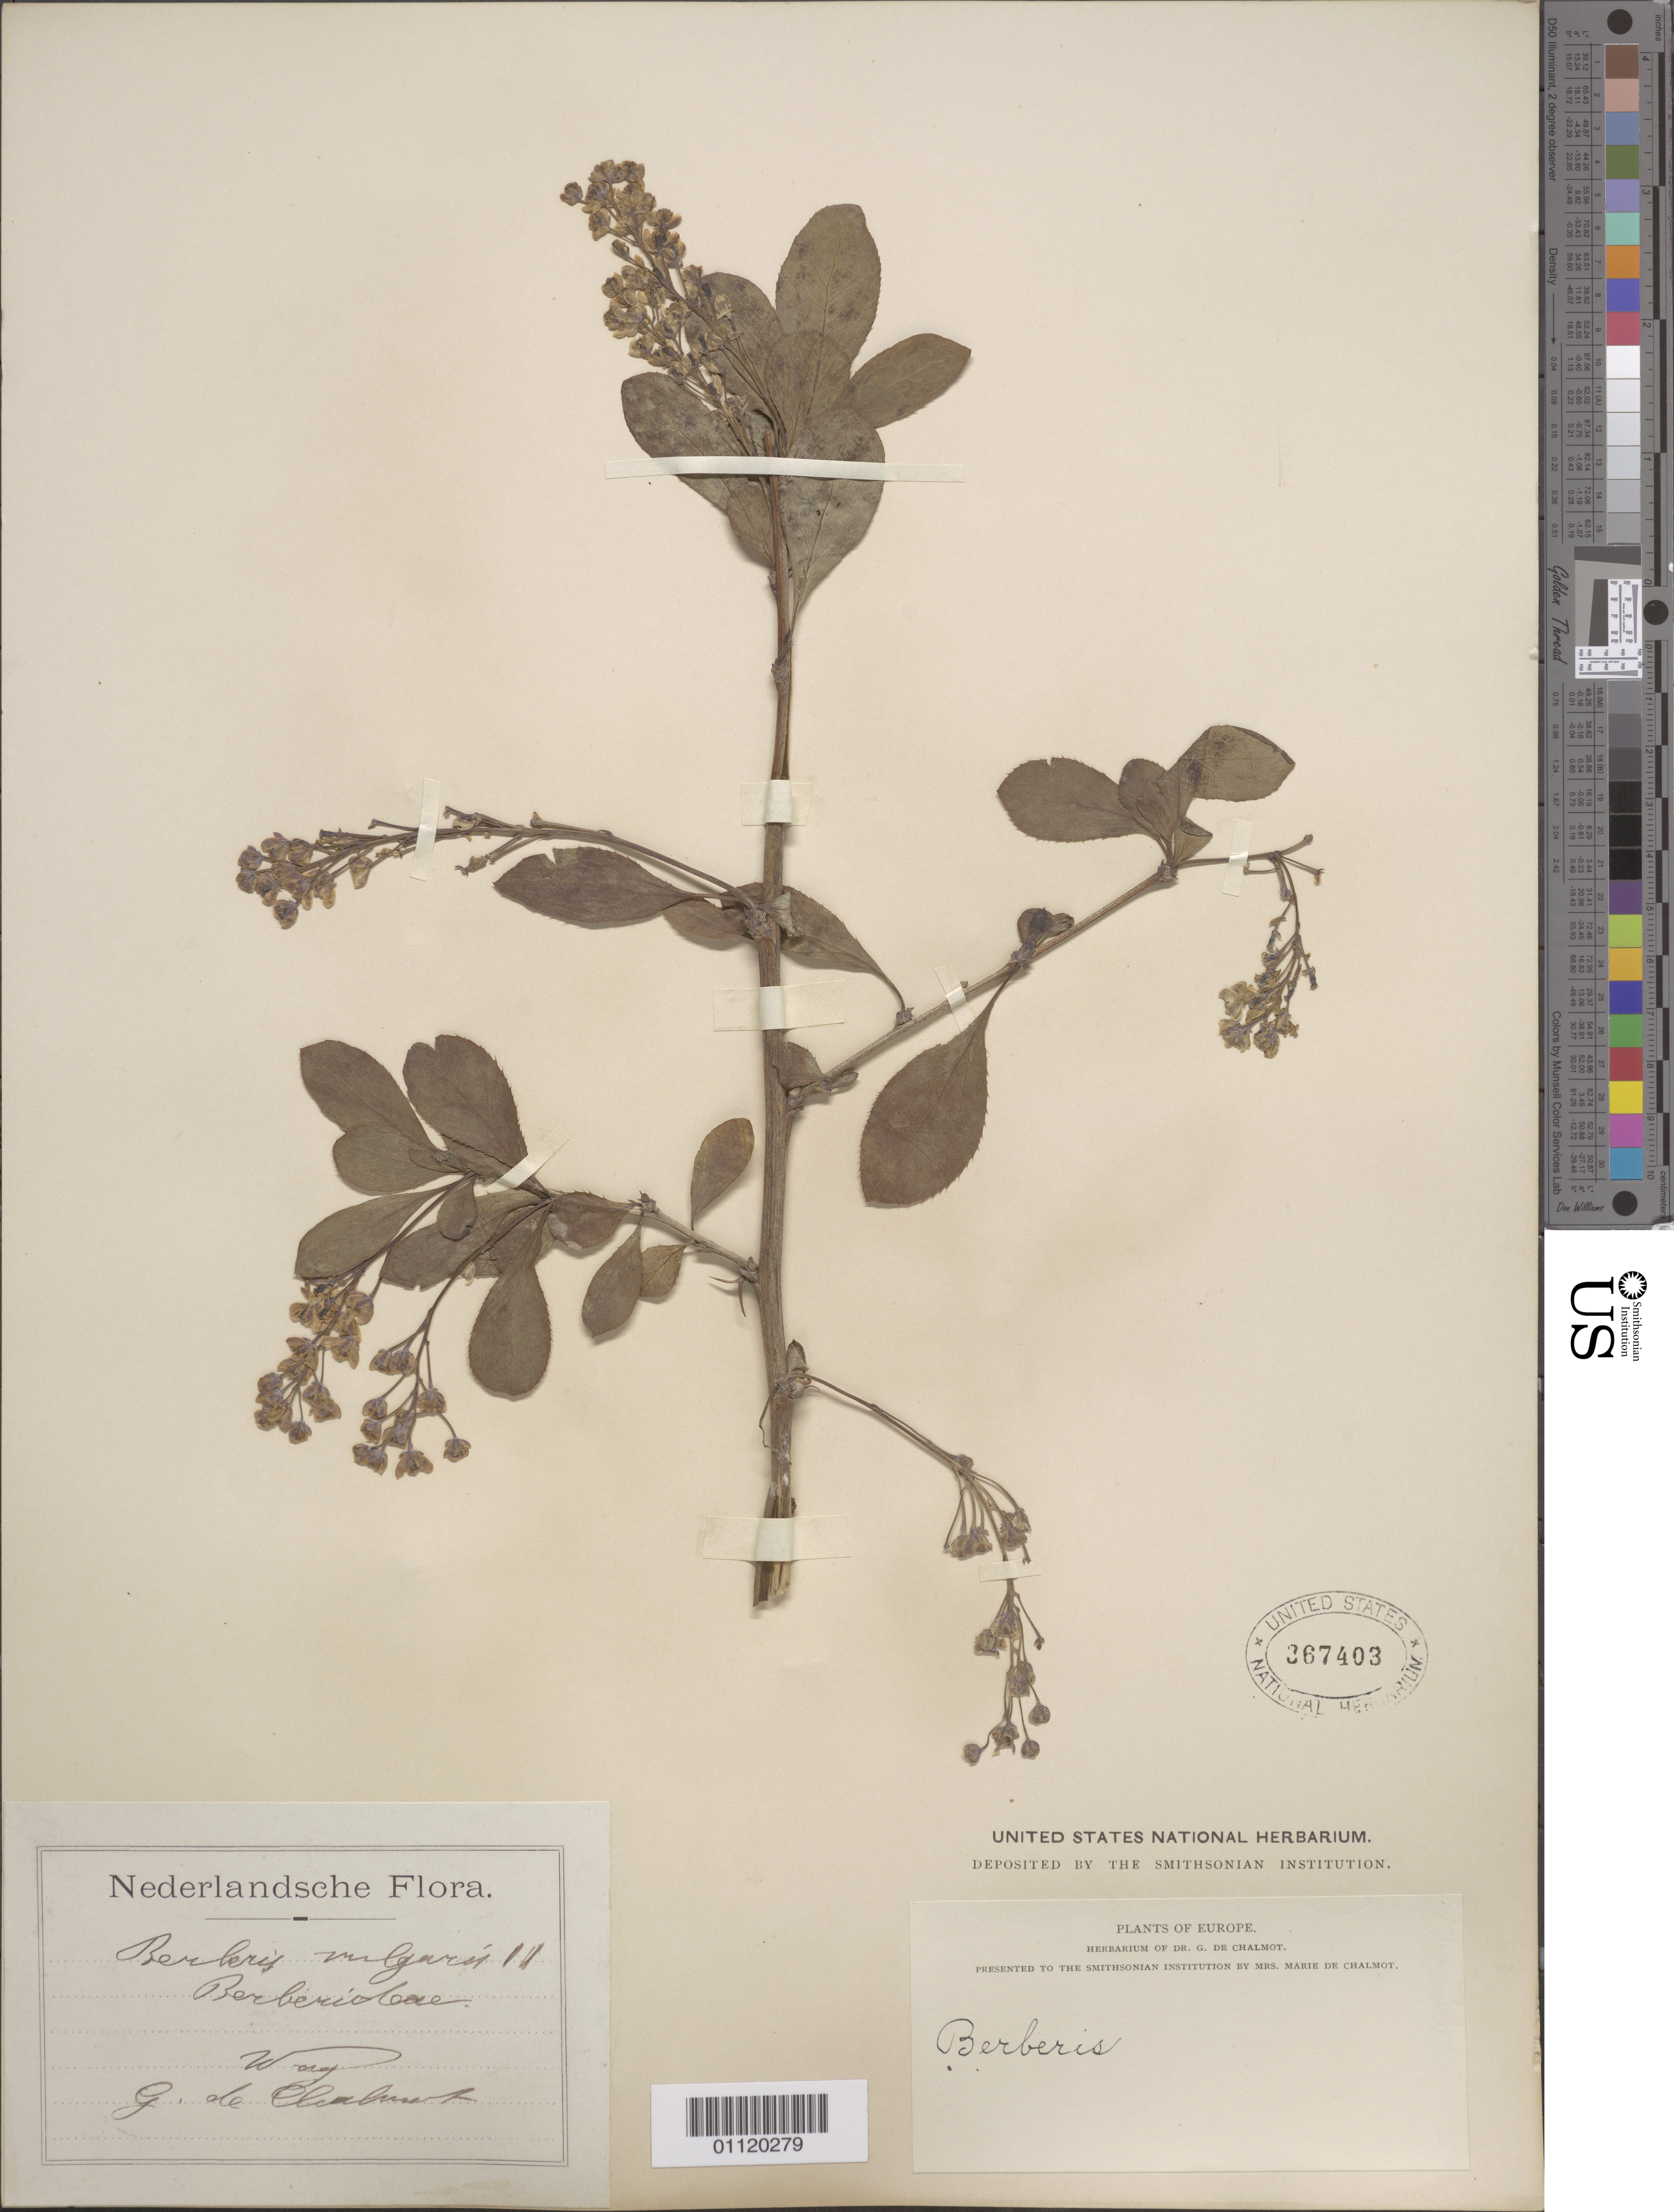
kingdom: Plantae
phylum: Tracheophyta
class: Magnoliopsida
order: Ranunculales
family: Berberidaceae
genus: Berberis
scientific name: Berberis vulgaris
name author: L.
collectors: G. de Chalmot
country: Netherlands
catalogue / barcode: US 367403